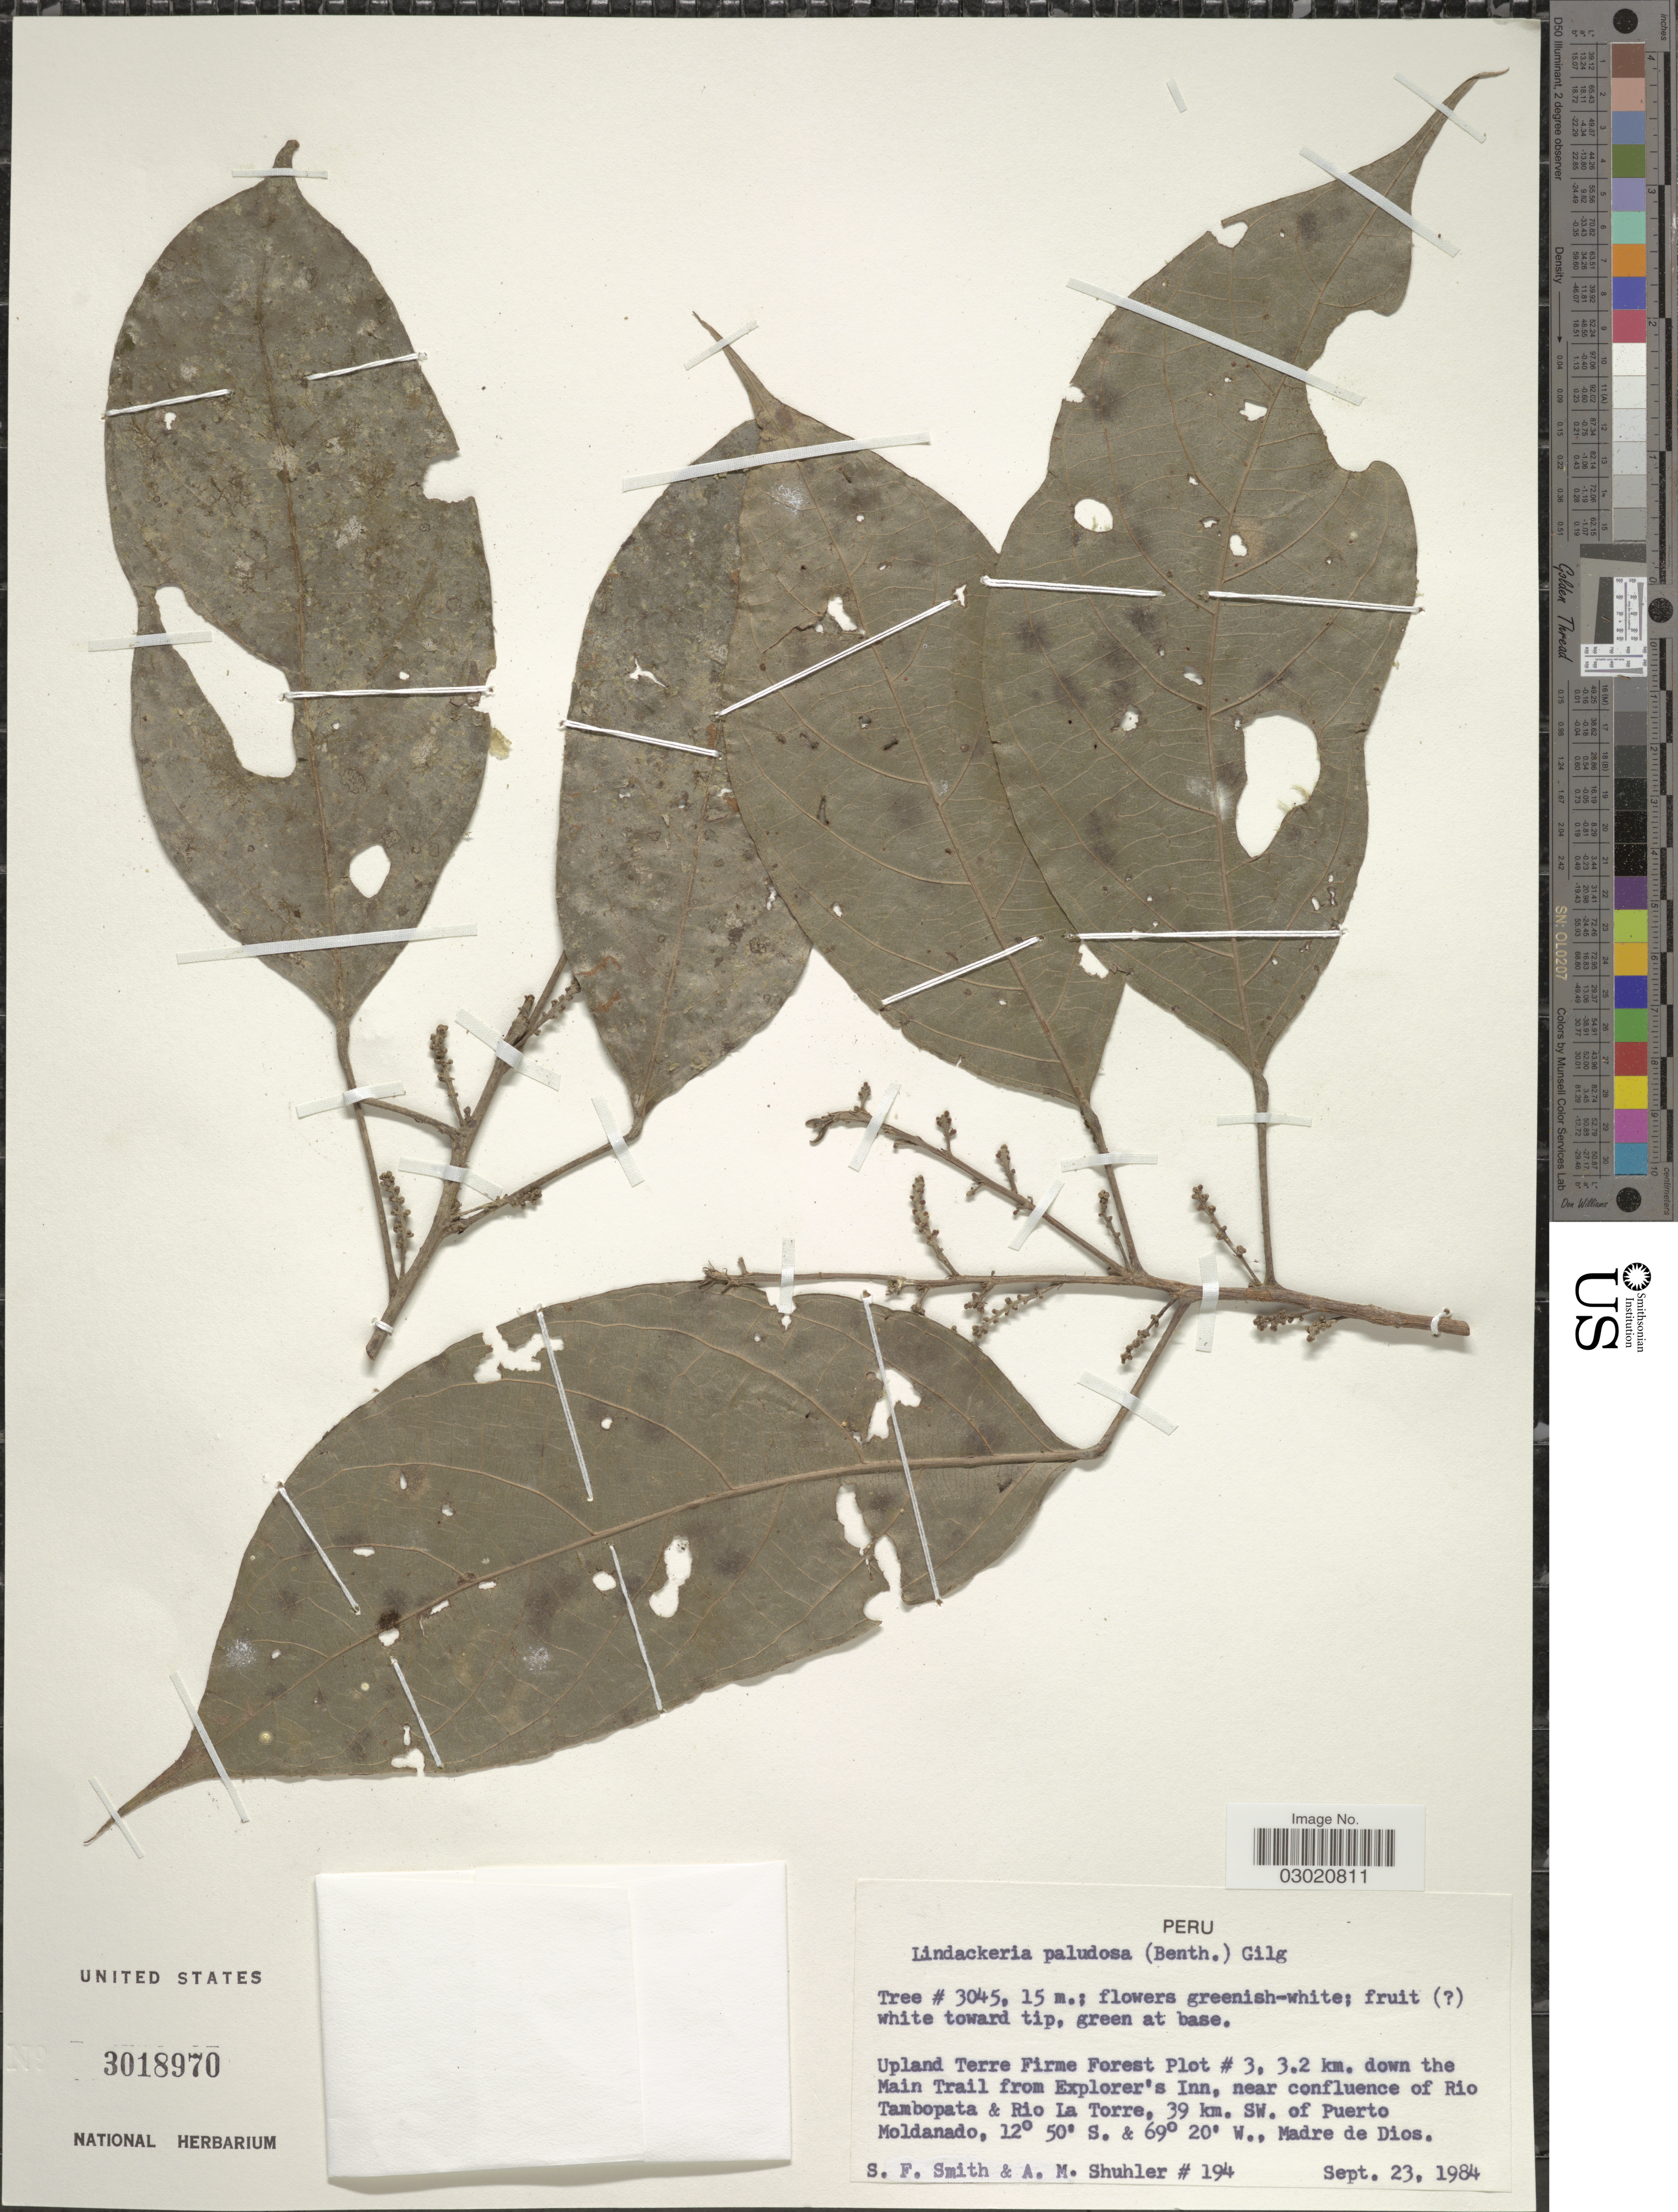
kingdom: Plantae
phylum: Tracheophyta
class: Magnoliopsida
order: Malpighiales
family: Achariaceae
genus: Lindackeria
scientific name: Lindackeria paludosa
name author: (Benth.) Gilg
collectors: S.F. Smith & A. Shuhler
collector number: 194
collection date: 1984-09-23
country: Peru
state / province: Madre de Dios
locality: Upland Terre Firme Insect Spraying Plot # 3, 3.2 km. down the Main Trail from Explorer's Inn, near confluence of Rio Tambopata & Rio La Torre, 39 km. SW. of Puerto Moldanado.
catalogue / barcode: US 3018970